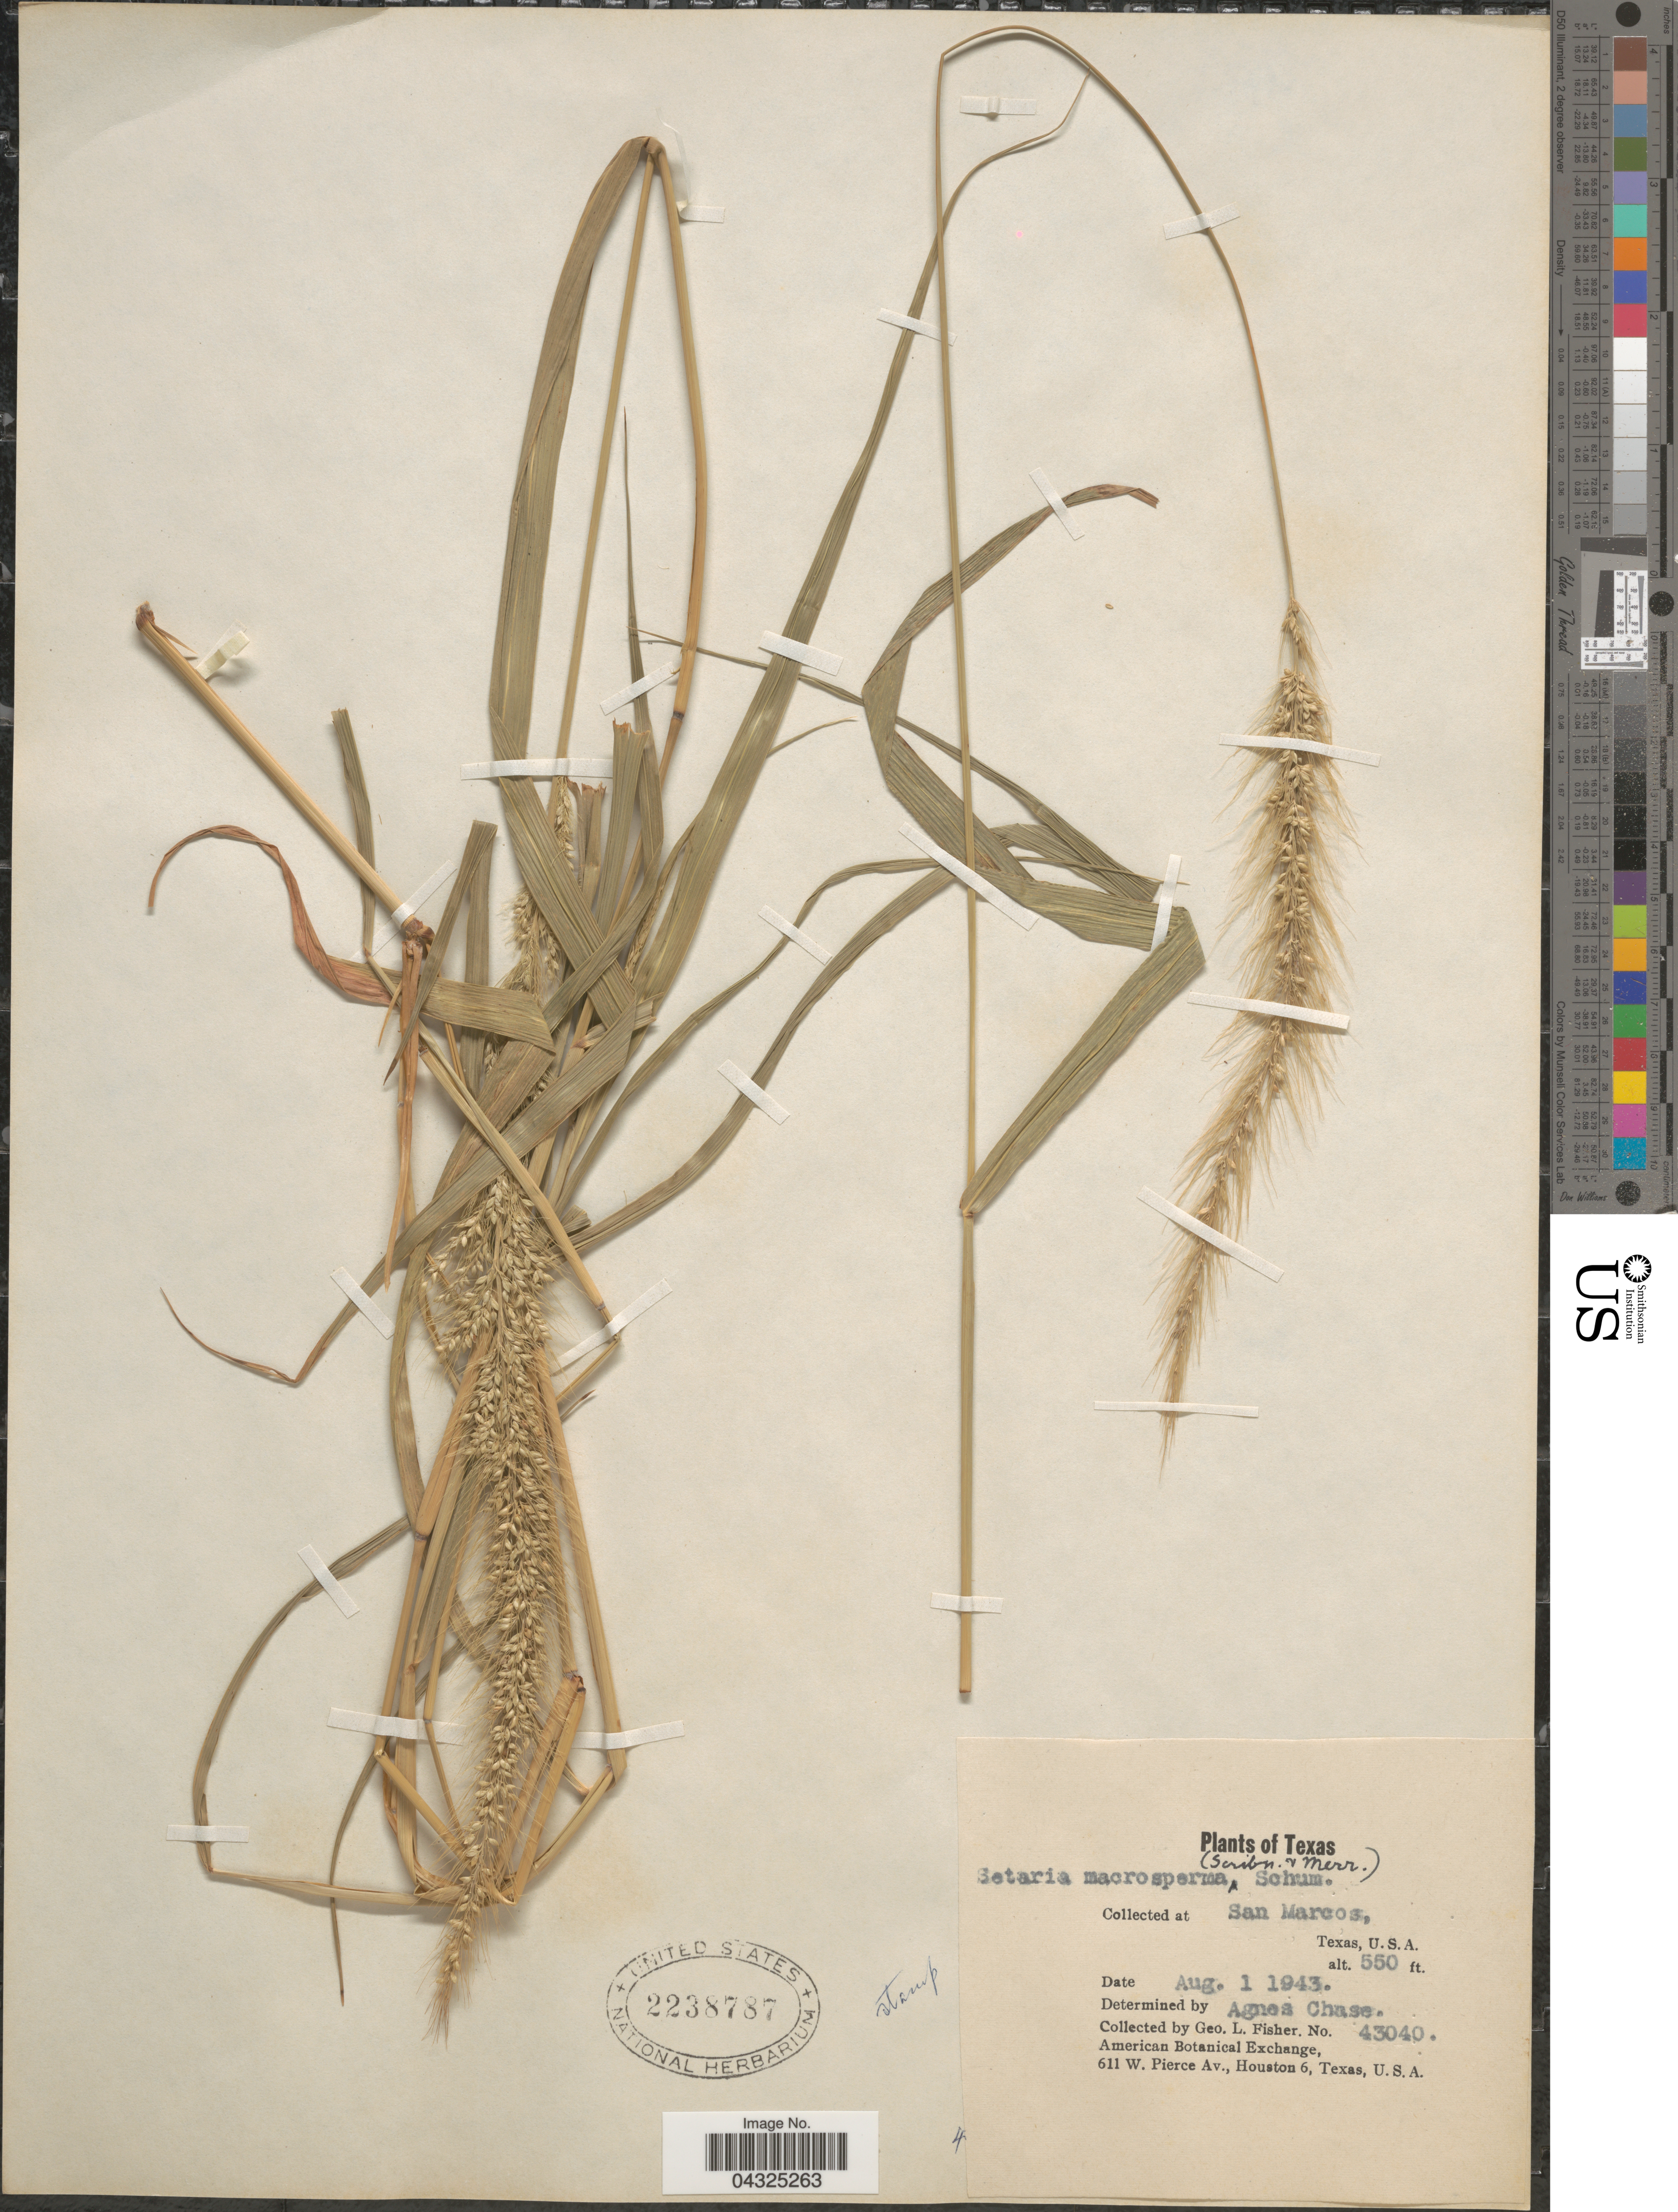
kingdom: Plantae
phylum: Tracheophyta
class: Liliopsida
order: Poales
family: Poaceae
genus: Setaria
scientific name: Setaria macrostachya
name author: Kunth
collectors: G. L. Fisher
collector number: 43040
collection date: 1943-08-01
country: United States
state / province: Texas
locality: San Marcos.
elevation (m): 168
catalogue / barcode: US 2238787